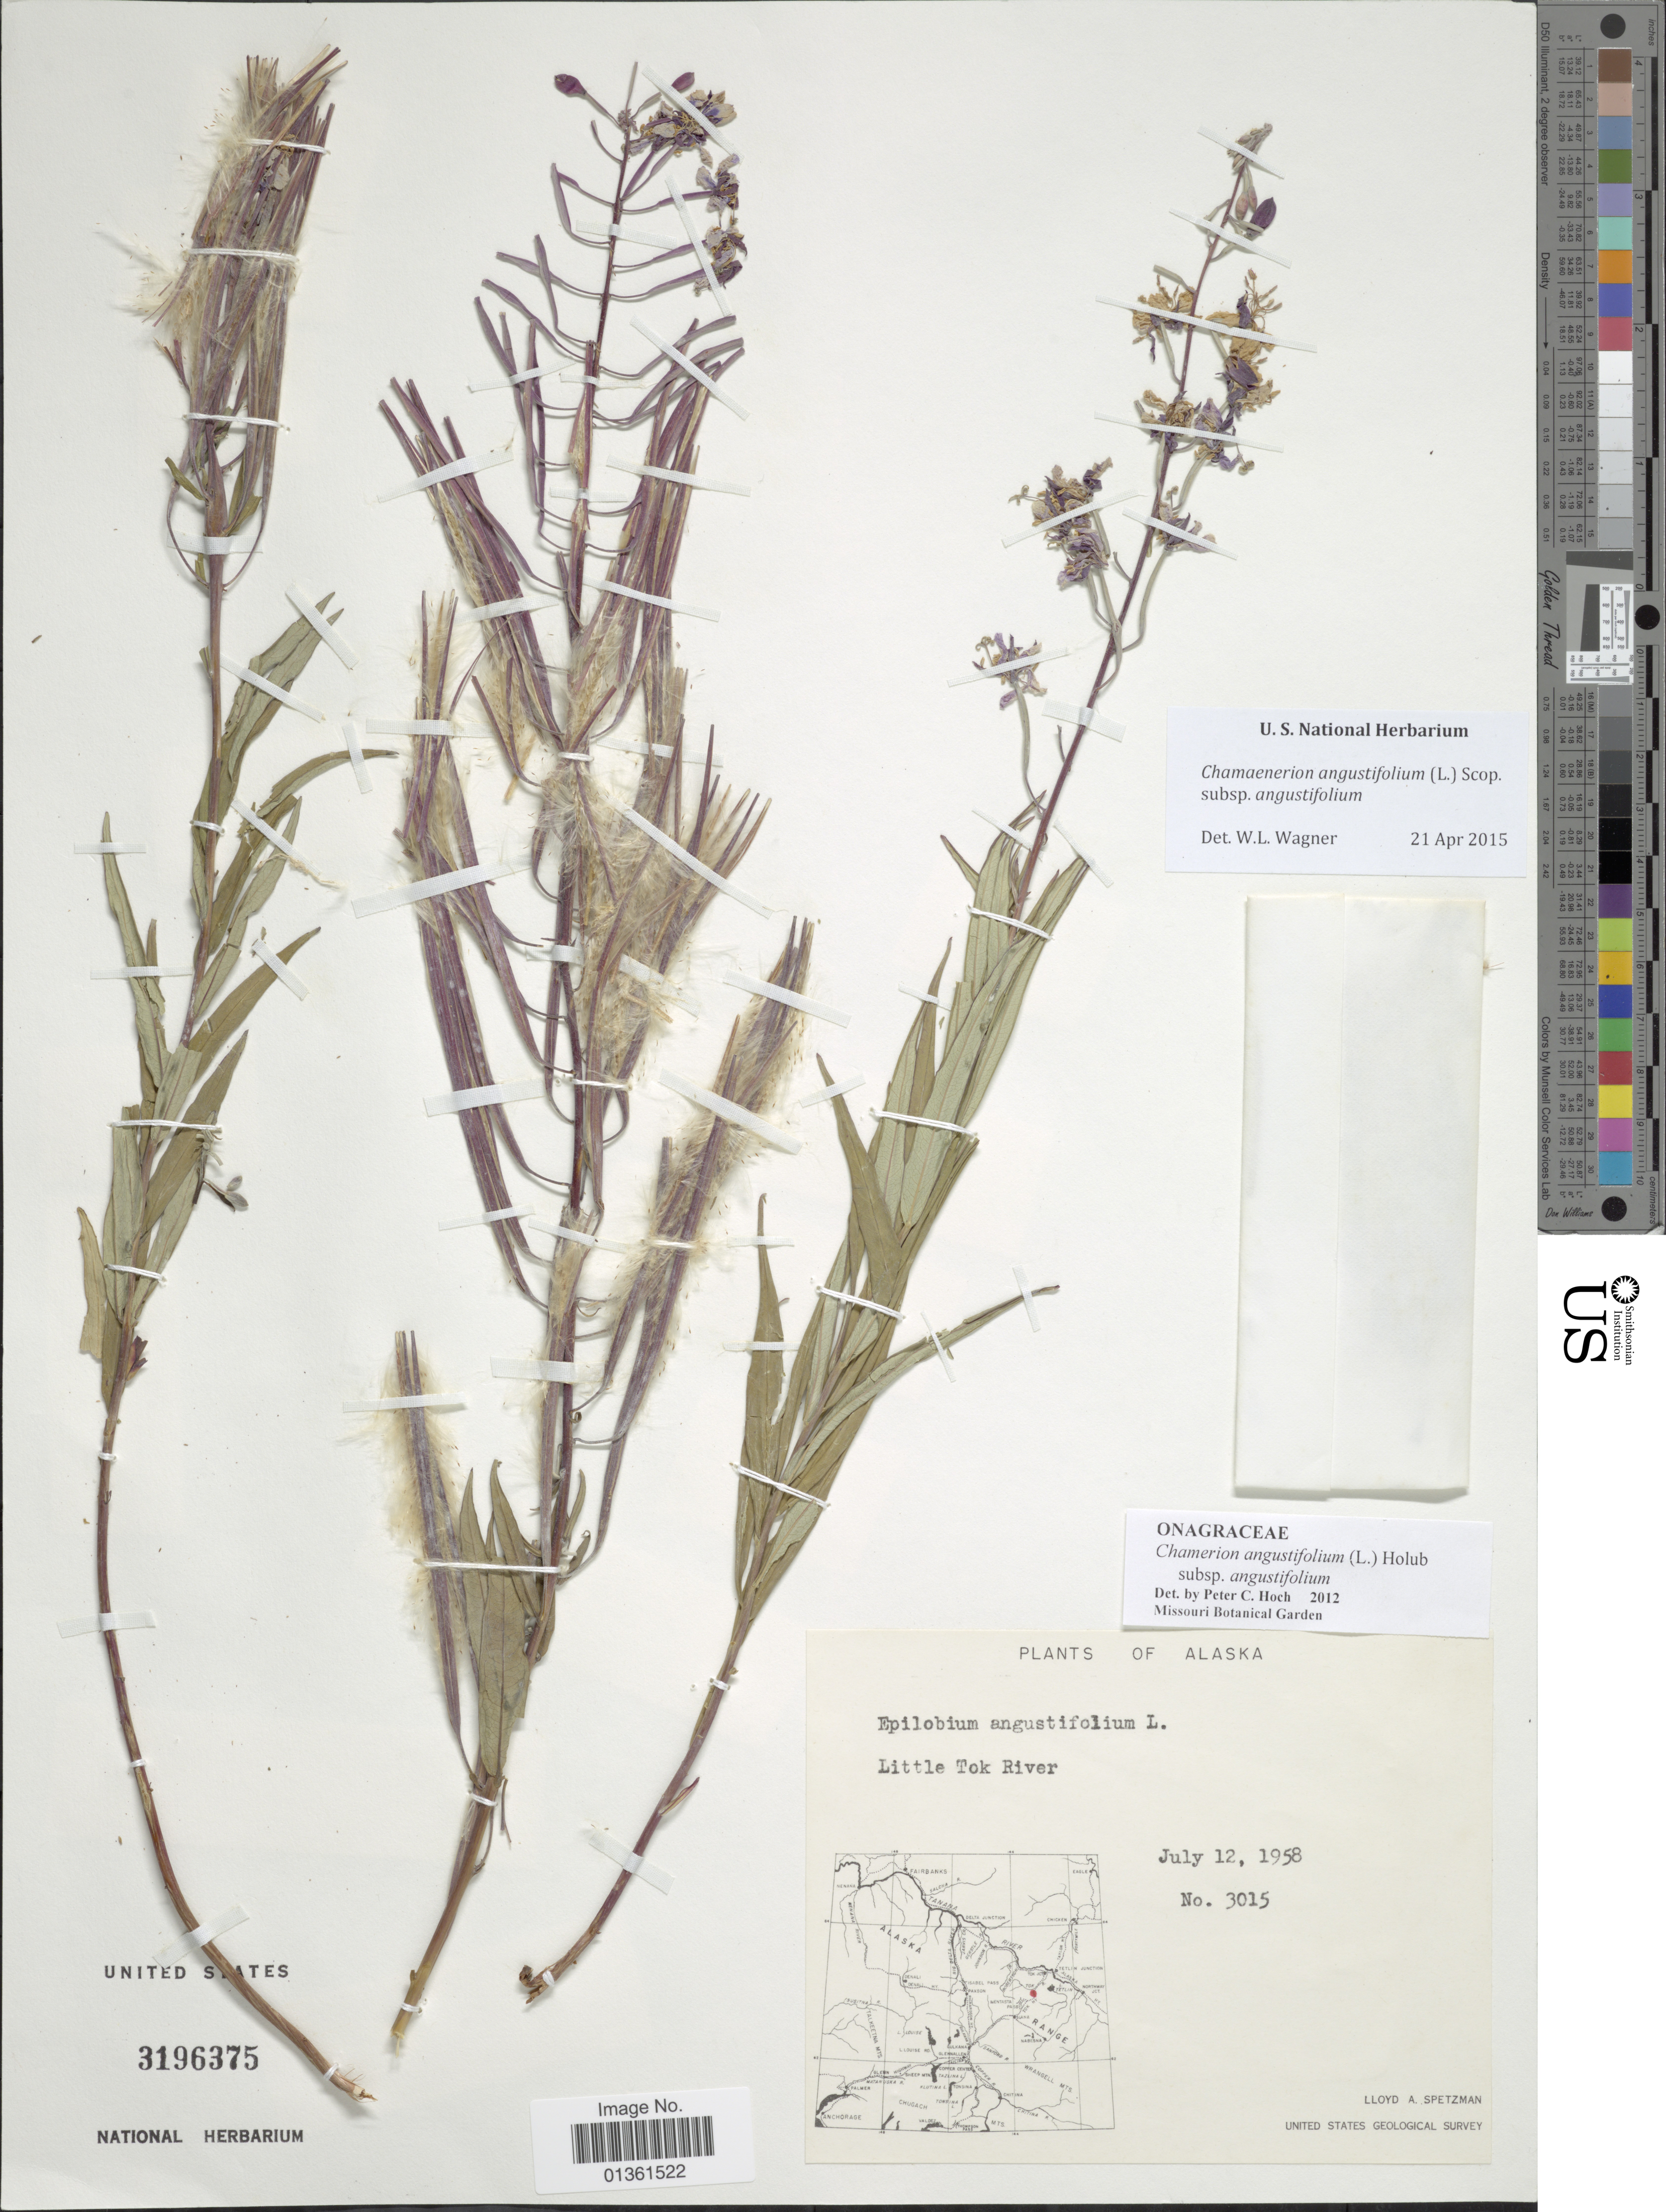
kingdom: Plantae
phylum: Tracheophyta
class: Magnoliopsida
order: Myrtales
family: Onagraceae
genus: Chamaenerion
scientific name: Chamaenerion angustifolium subsp. angustifolium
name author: (L.) Scop.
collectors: L. Spetzman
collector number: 3015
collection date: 1958-07-12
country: United States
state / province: Alaska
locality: Little Tok River.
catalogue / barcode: US 3196375